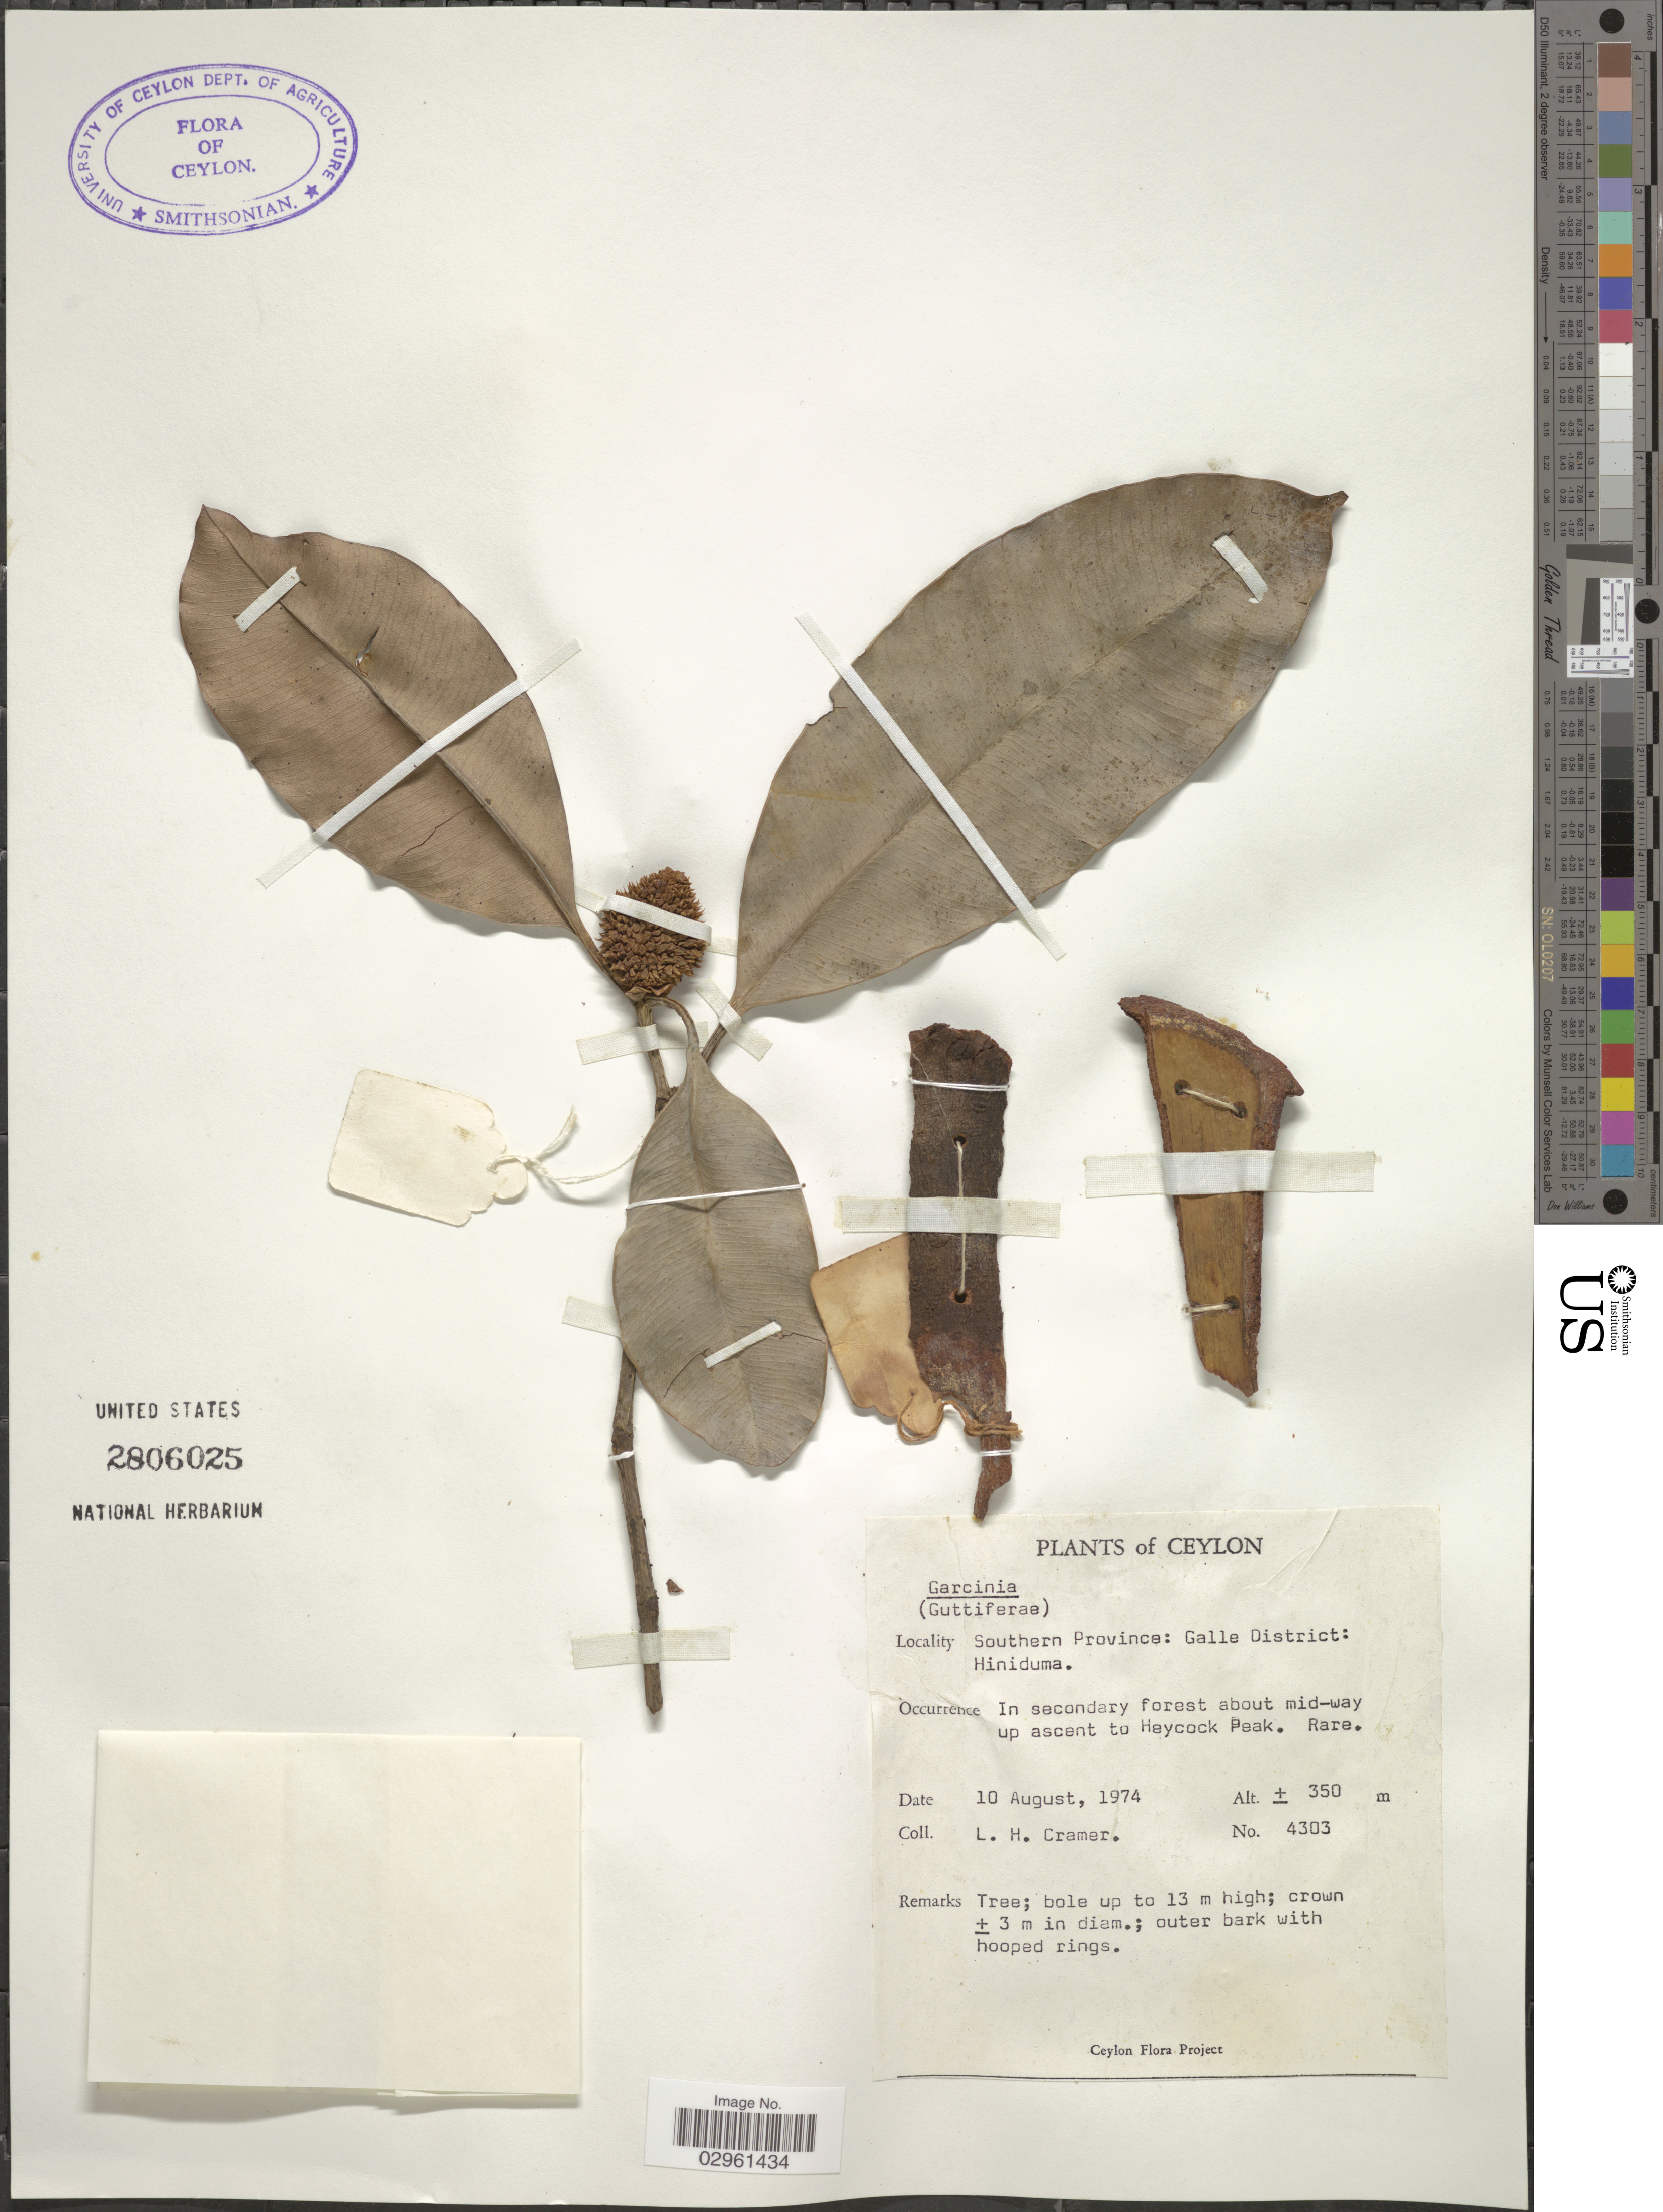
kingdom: Plantae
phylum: Tracheophyta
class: Magnoliopsida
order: Malpighiales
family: Clusiaceae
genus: Garcinia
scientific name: Garcinia sp.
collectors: L. H. Cramer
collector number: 4303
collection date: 1974-08-10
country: Sri Lanka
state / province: Southern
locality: Ceylon. Galle District: Hiniduma. In secondary forest about mid-way up ascent to Heycock Peak.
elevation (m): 350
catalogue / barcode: US 2806025